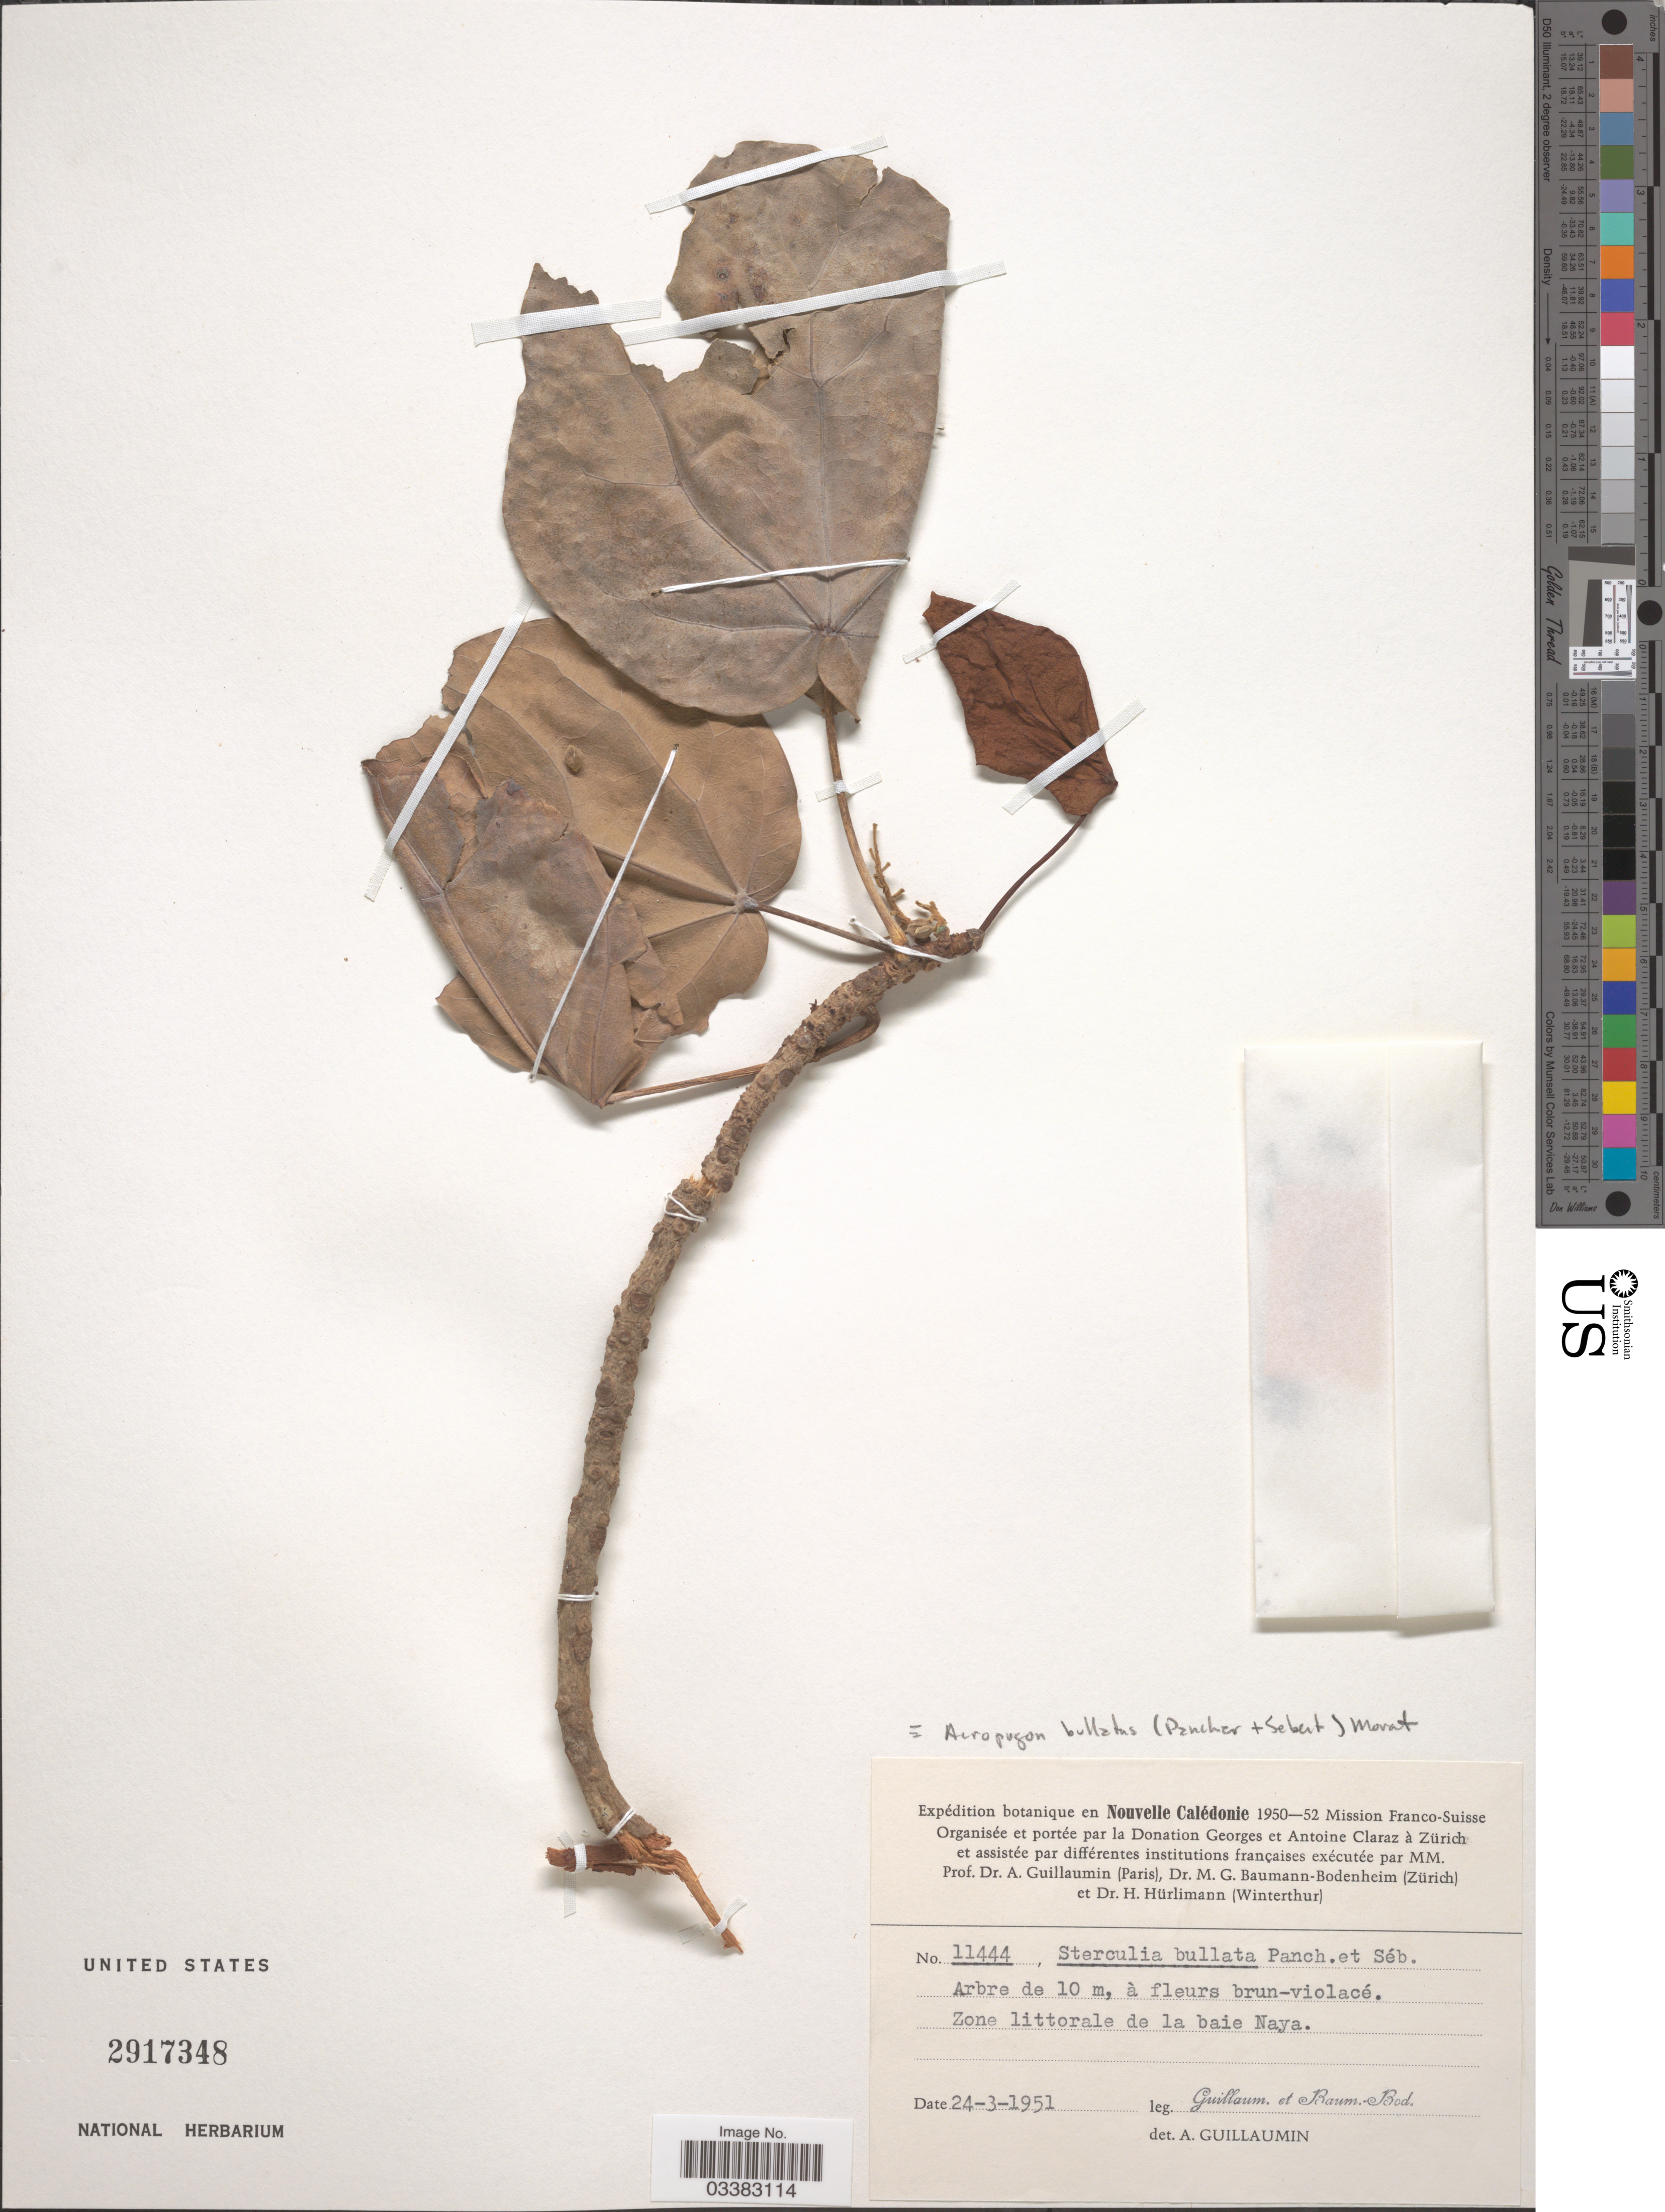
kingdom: Plantae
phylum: Tracheophyta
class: Magnoliopsida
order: Malvales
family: Malvaceae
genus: Acropogon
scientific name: Acropogon bullatus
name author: (Pancher & Sebert) Morat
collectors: A. Guillaumin & M. G. Baumann-Bodenheim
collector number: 11444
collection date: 1951-03-24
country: New Caledonia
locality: Nouvelle Calédonie. Zone littorale de la baie Naya.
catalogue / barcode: US 2917348